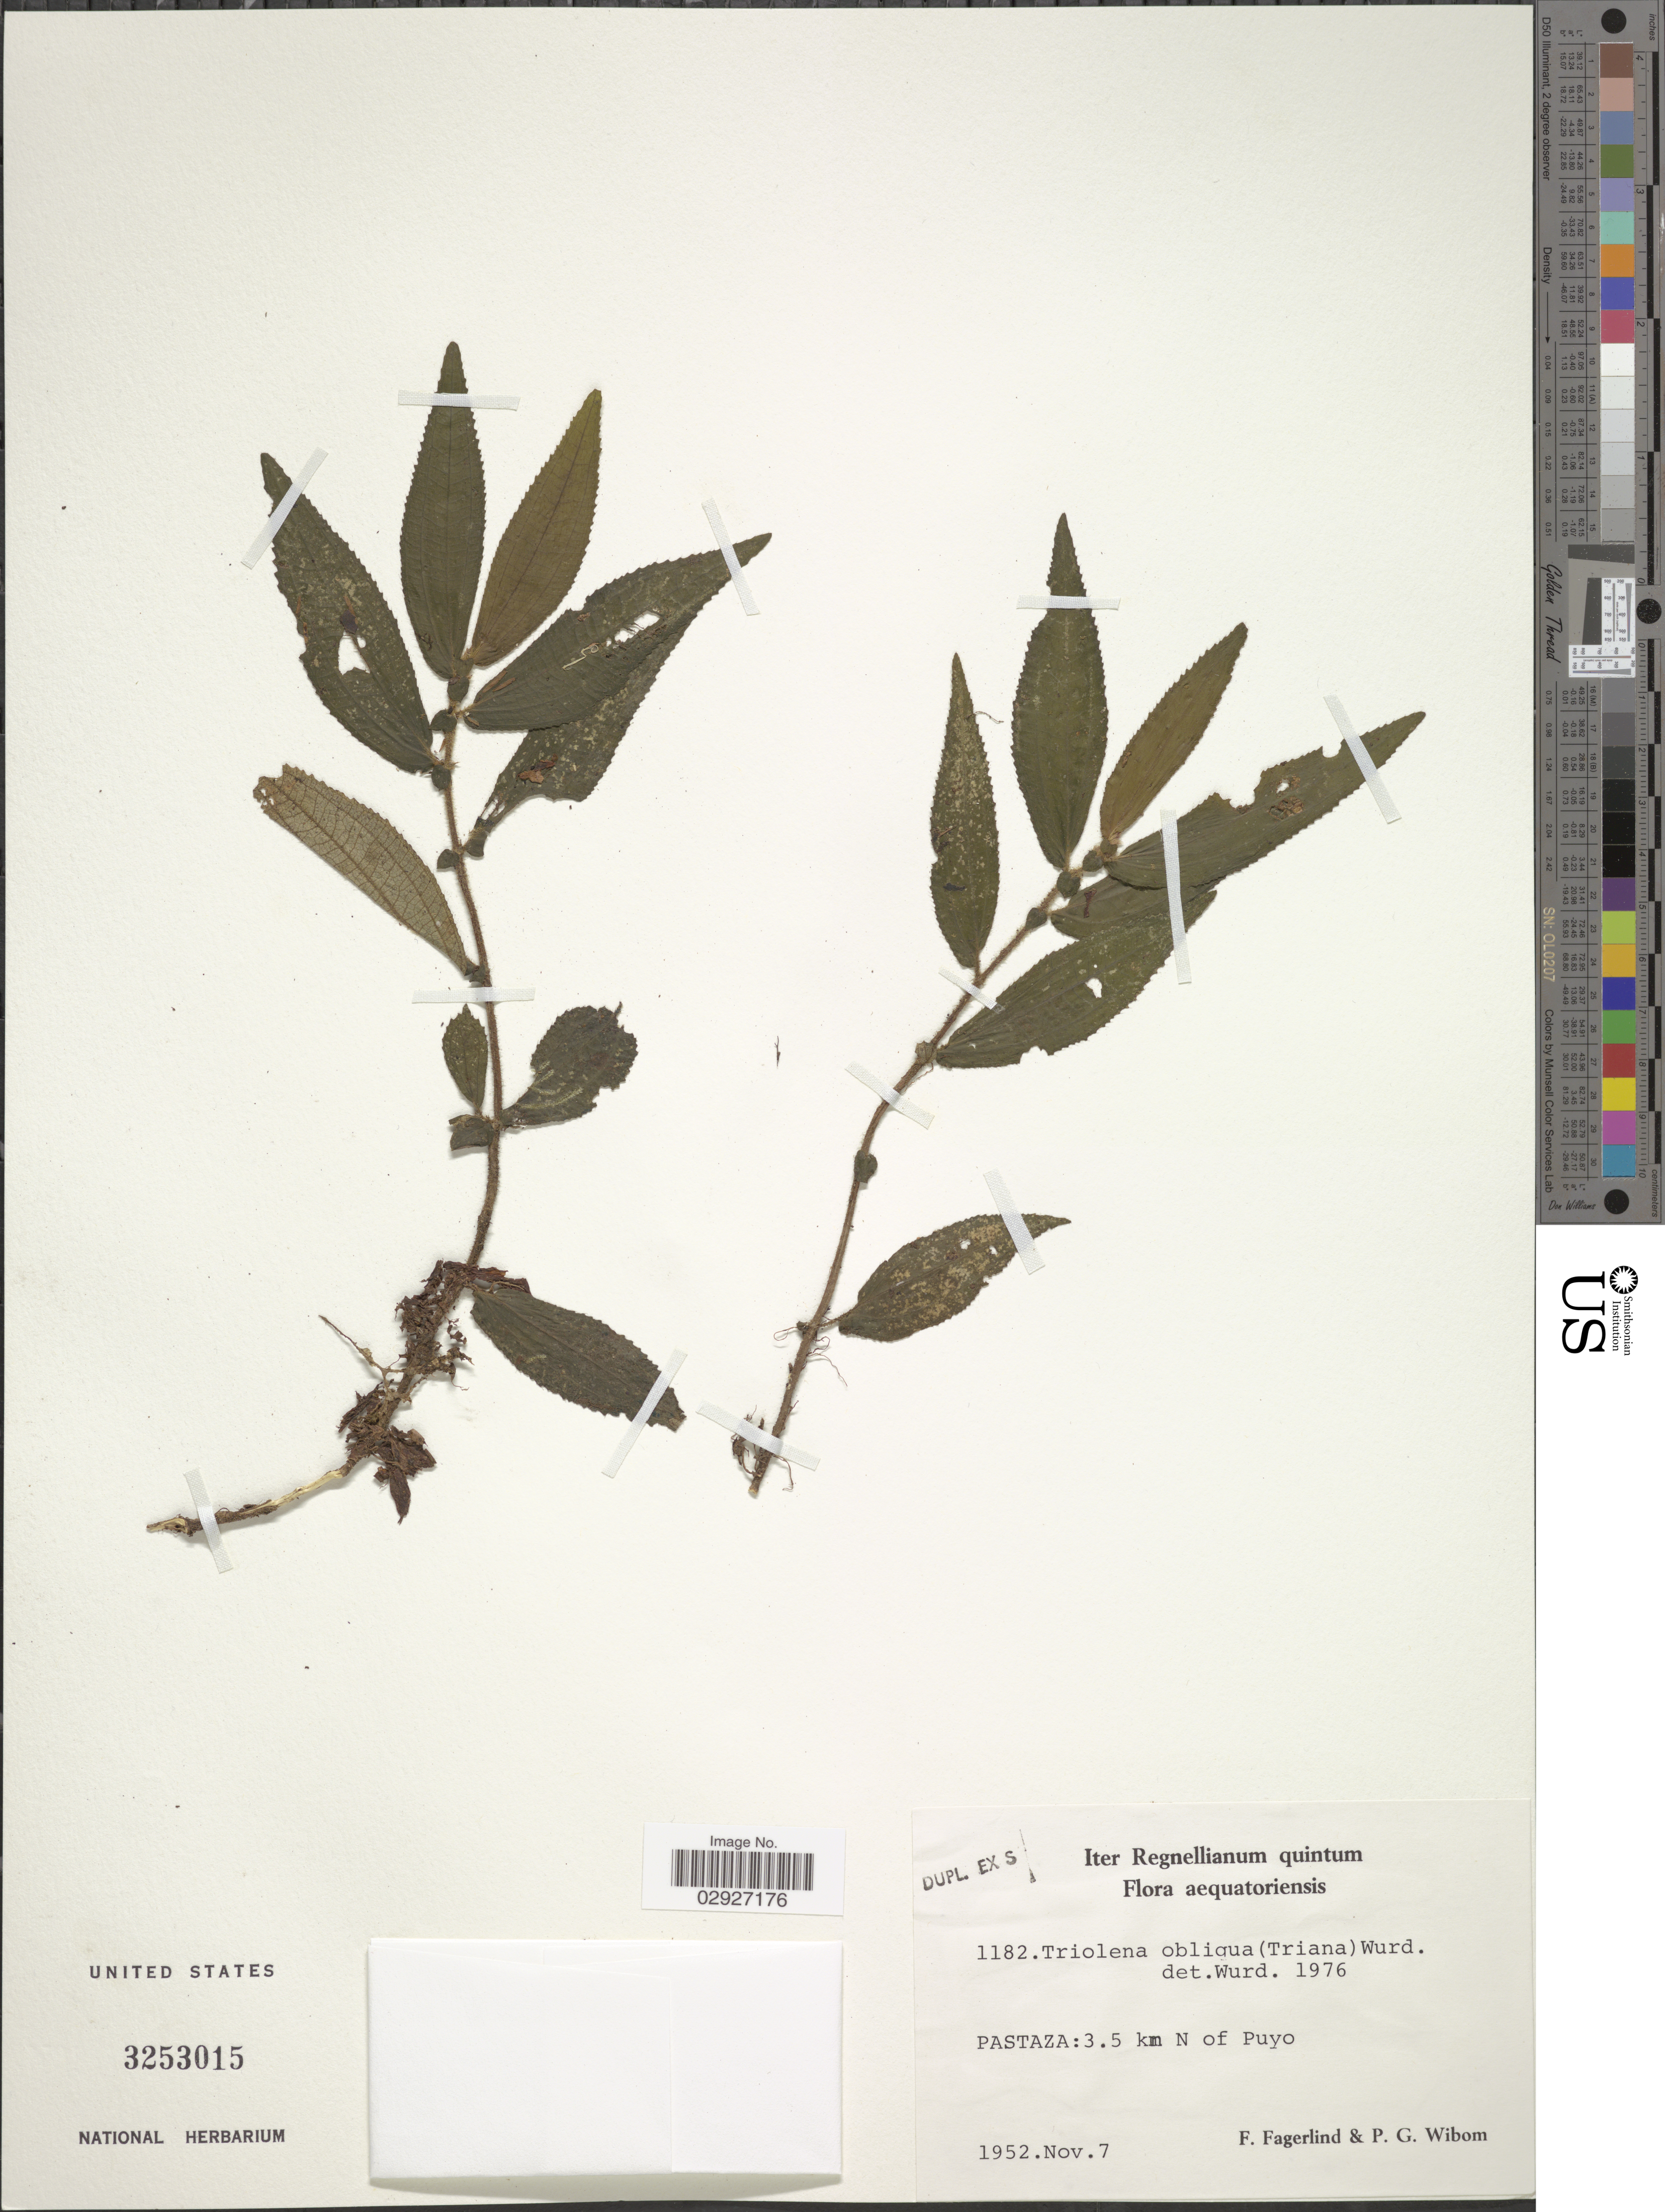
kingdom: Plantae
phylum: Tracheophyta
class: Magnoliopsida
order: Myrtales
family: Melastomataceae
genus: Triolena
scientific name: Triolena obliqua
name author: (Triana) Wurdack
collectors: F. Fagerlind & P. Wibom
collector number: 1182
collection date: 1952-11-07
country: Ecuador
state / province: Pastaza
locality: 3.5 km N of Puyo.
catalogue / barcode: US 3253015